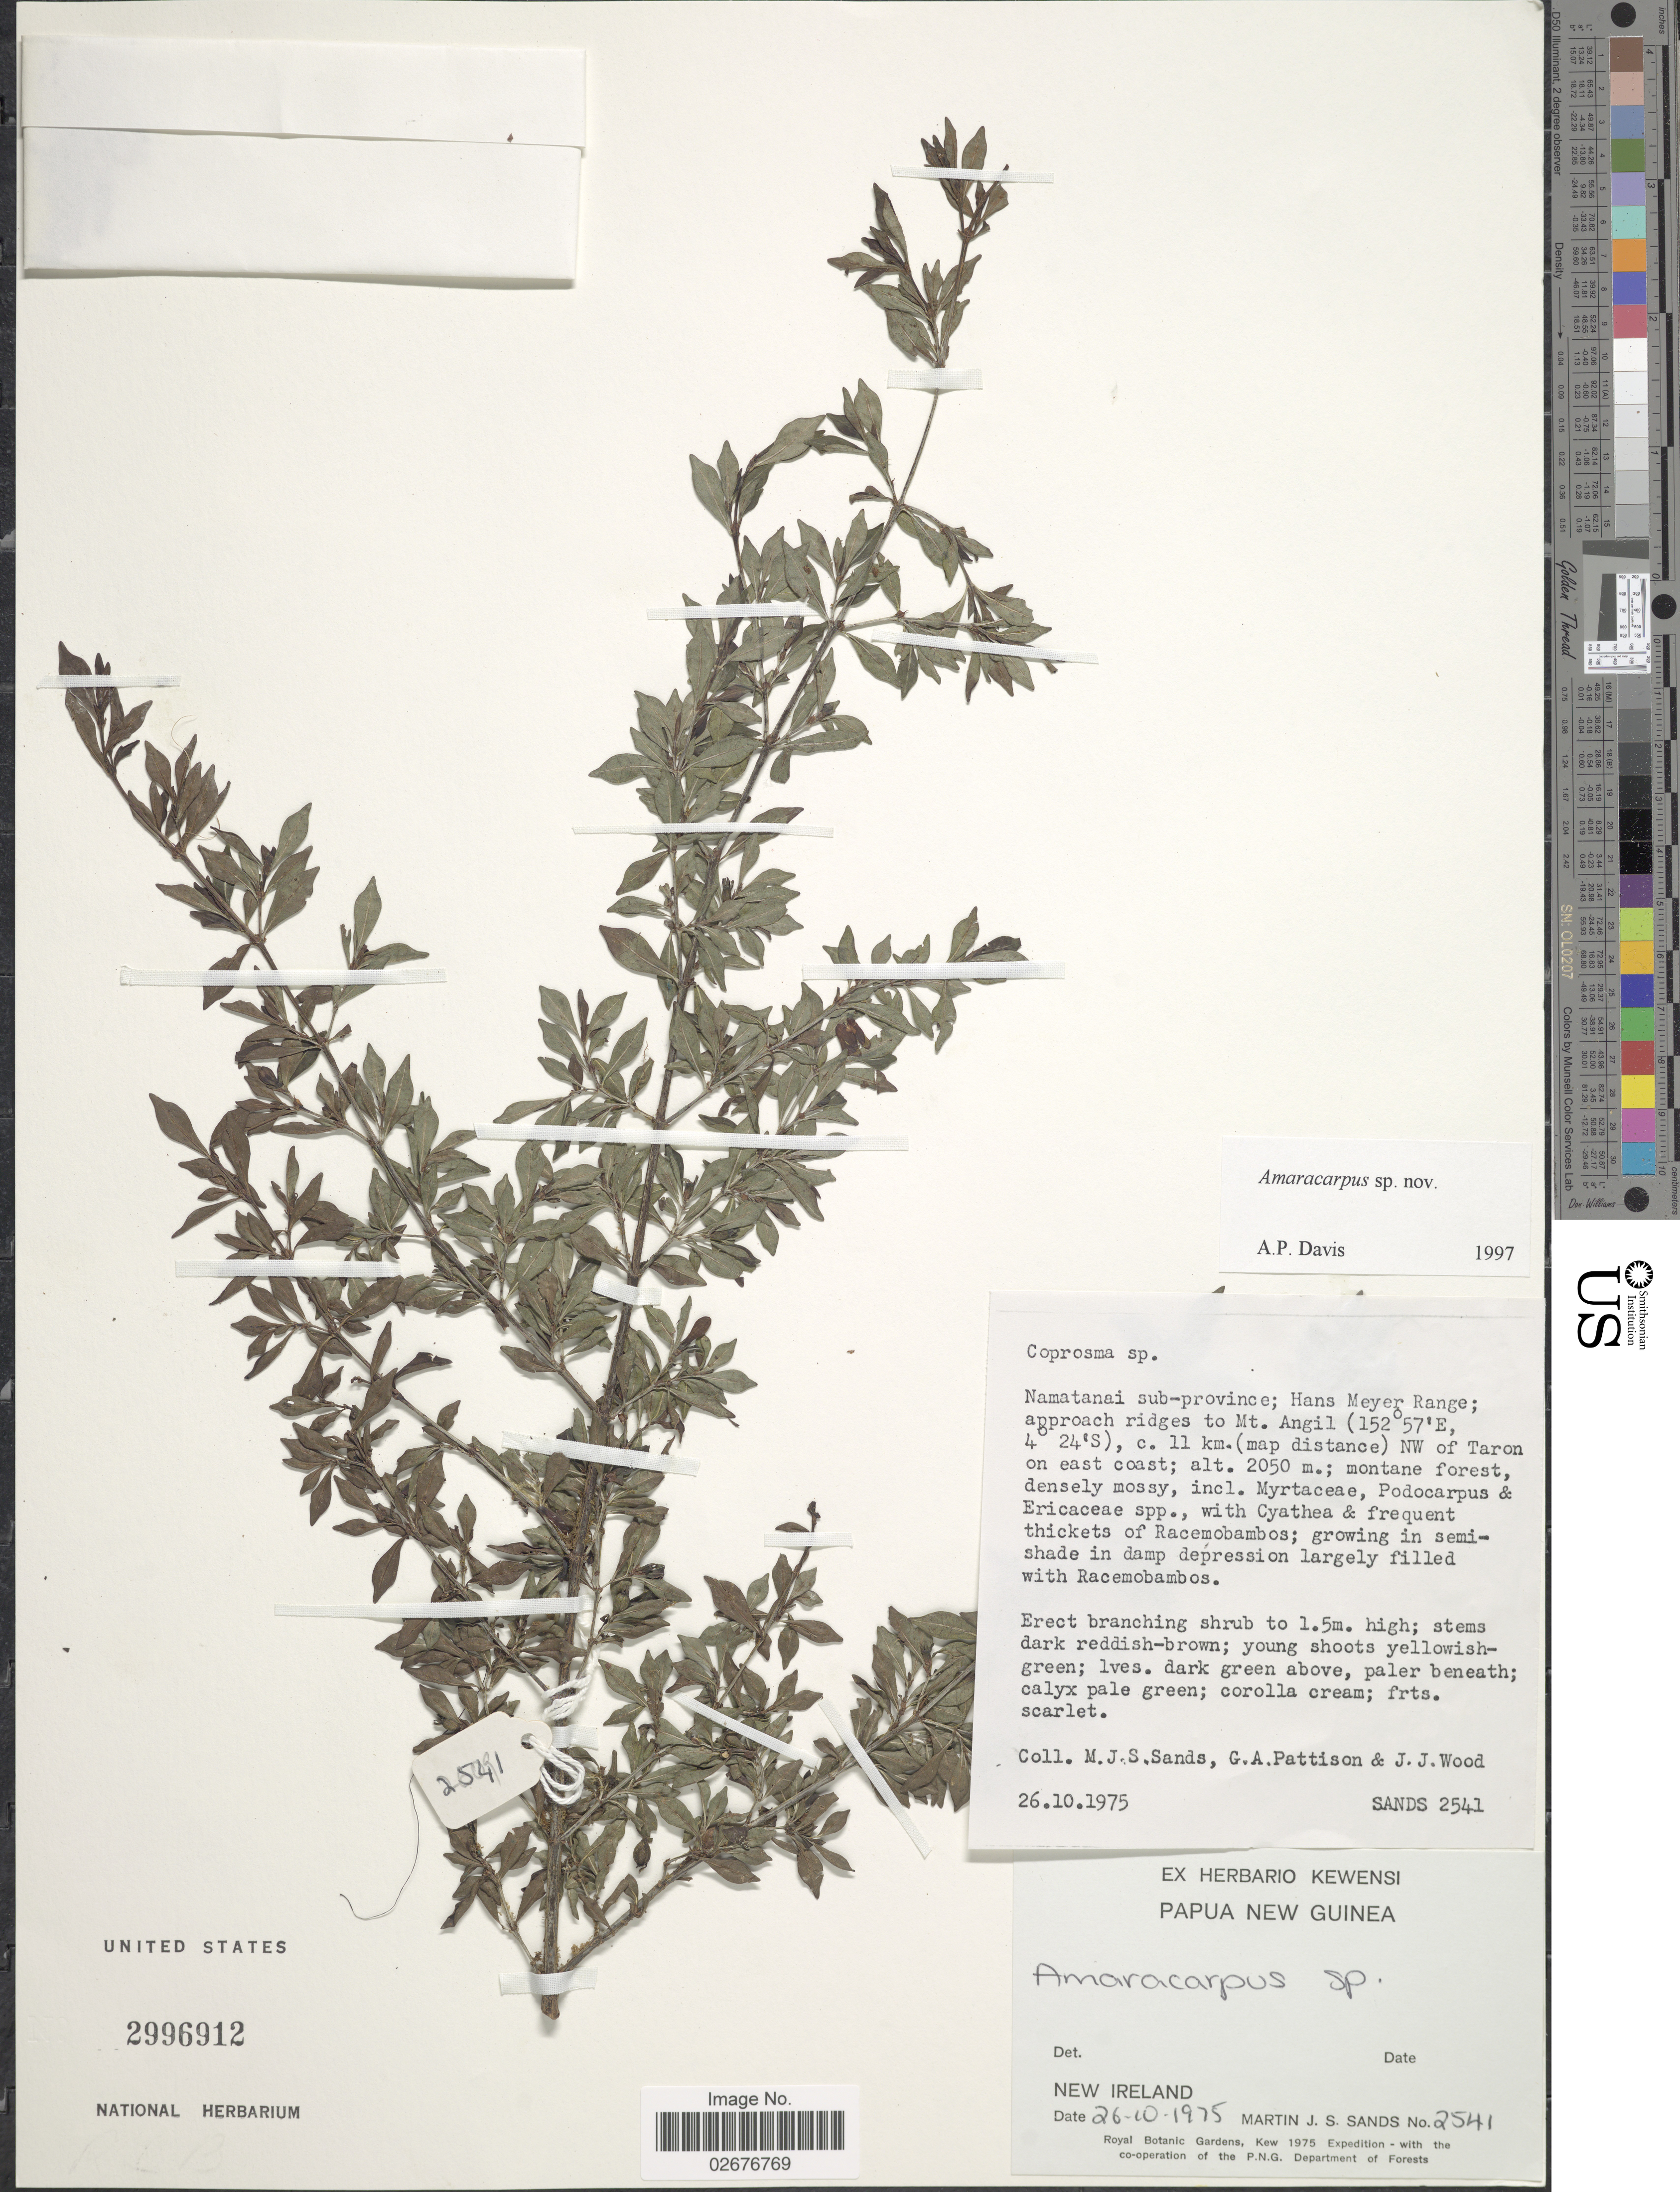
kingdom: Plantae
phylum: Tracheophyta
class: Magnoliopsida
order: Gentianales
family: Rubiaceae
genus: Amaracarpus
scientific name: Amaracarpus sp.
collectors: M. Sands & G. Pattison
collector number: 2541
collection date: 1975-10-26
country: Papua New Guinea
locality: Namatanai sub-province; Hans Meyer Range; approach ridge to Mt. Angil, c. 11 km. (map distance) NW of Taron on east coast, montane forest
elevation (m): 2050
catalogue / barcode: US 2996912